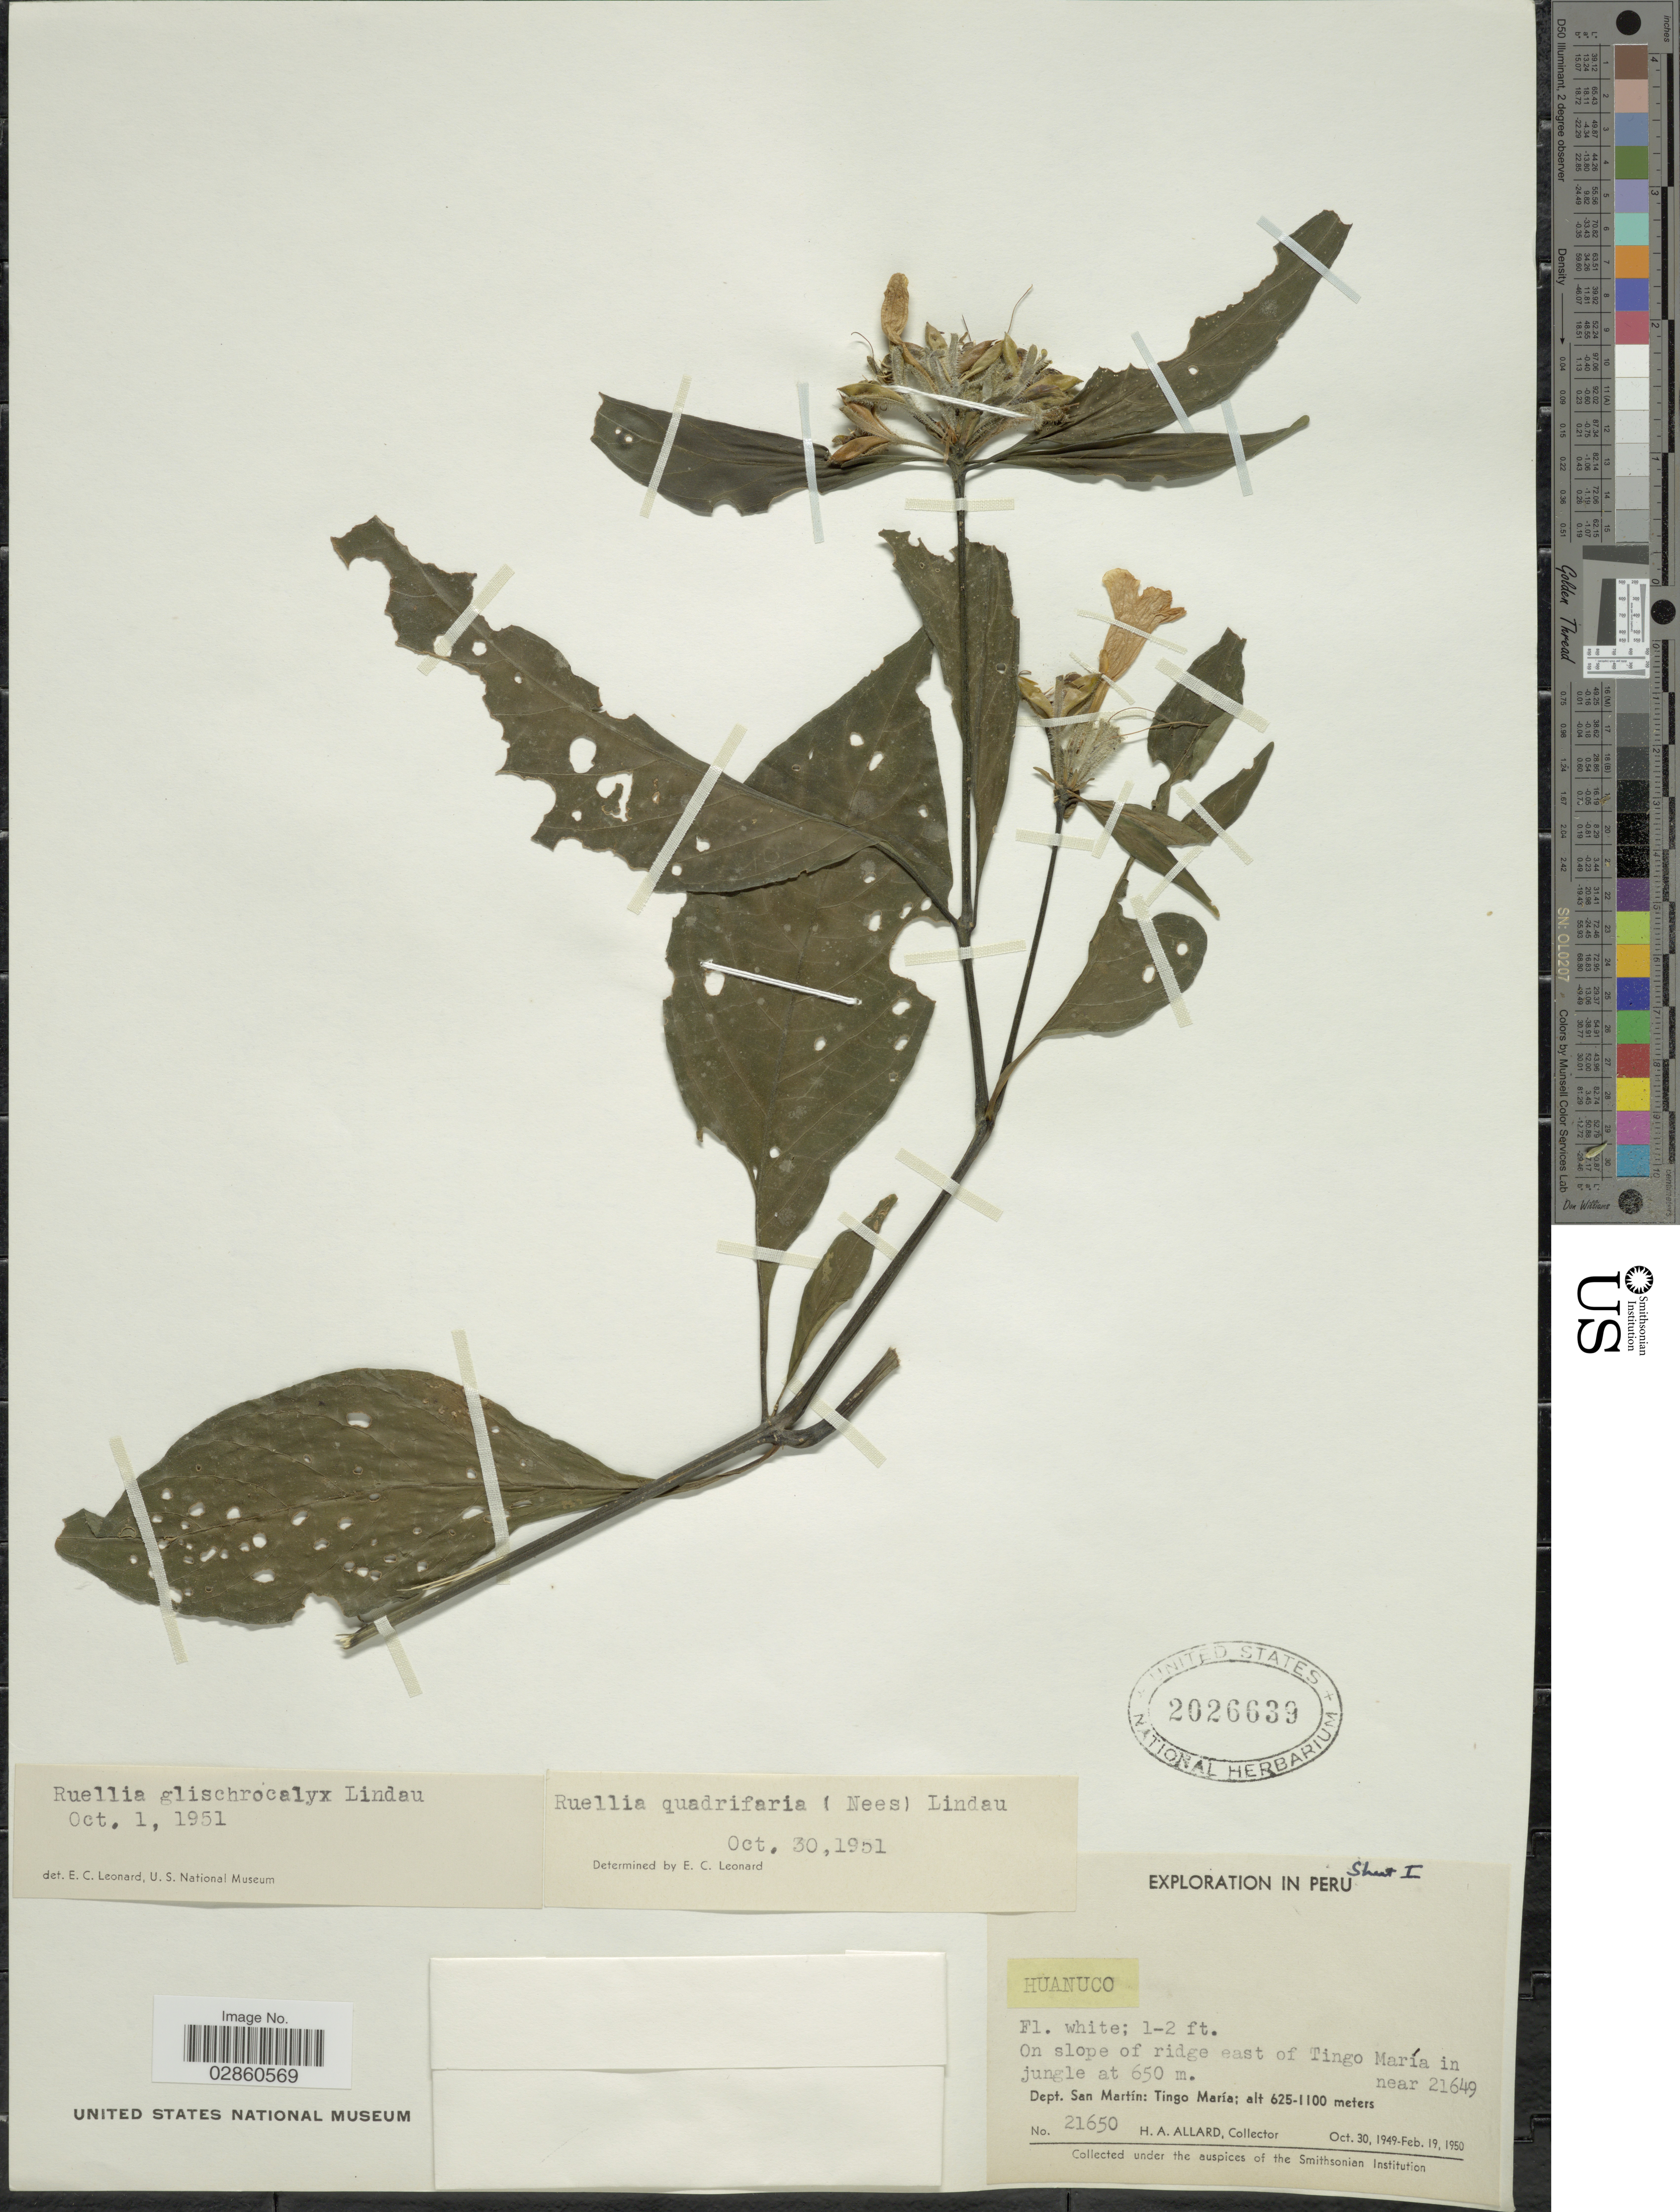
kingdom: Plantae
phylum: Tracheophyta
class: Magnoliopsida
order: Lamiales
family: Acanthaceae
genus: Ruellia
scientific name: Ruellia glischrocalyx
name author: Lindau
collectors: H. A. Allard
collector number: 21650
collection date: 1949-10-30/1950-02-19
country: Peru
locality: Huanuco. On slope of ridge east of Tingo María in jungle at 650 m. near 21649. Dept. San Martín: Tingo María.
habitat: on slope of ridge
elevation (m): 650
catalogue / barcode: US 2026639